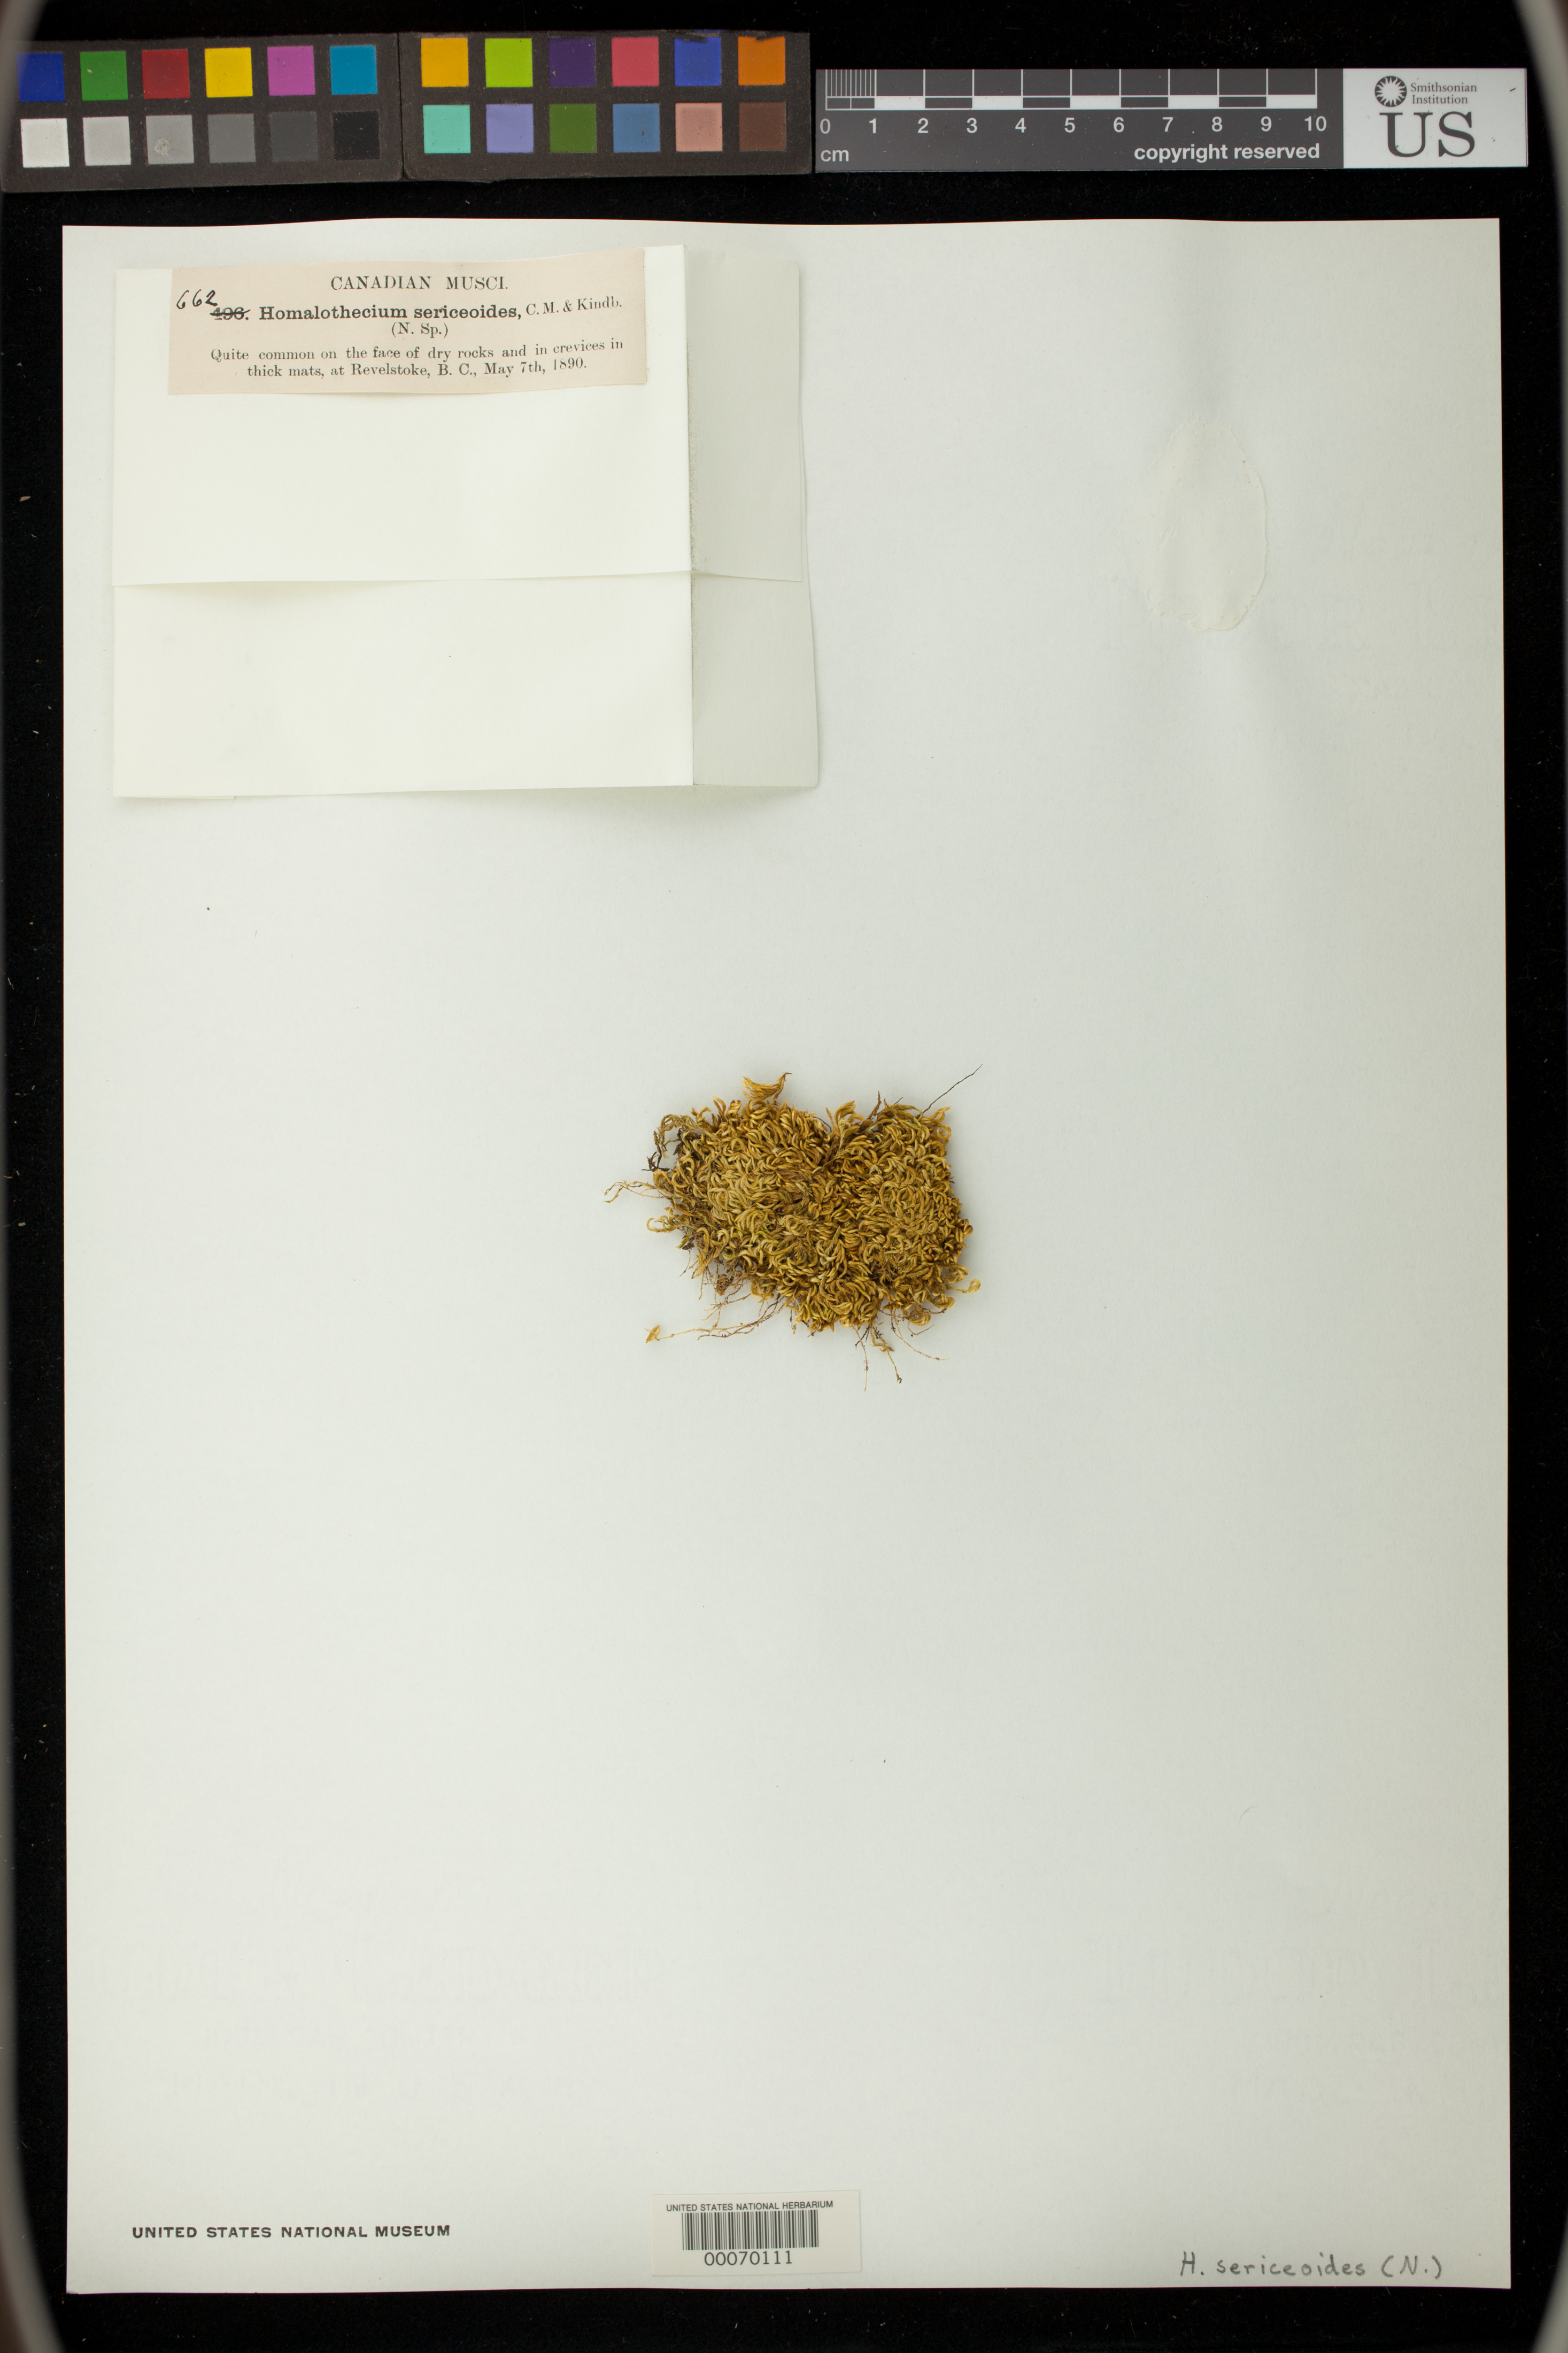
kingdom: Plantae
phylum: Bryophyta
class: Bryopsida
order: Hypnales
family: Brachytheciaceae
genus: Homalothecium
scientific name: Homalothecium sericeoides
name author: Müll. Hal. & Kindb. in Macoun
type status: Syntype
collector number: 662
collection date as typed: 07 May 1890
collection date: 1890-05-07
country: Canada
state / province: British Columbia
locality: Revelstoke.